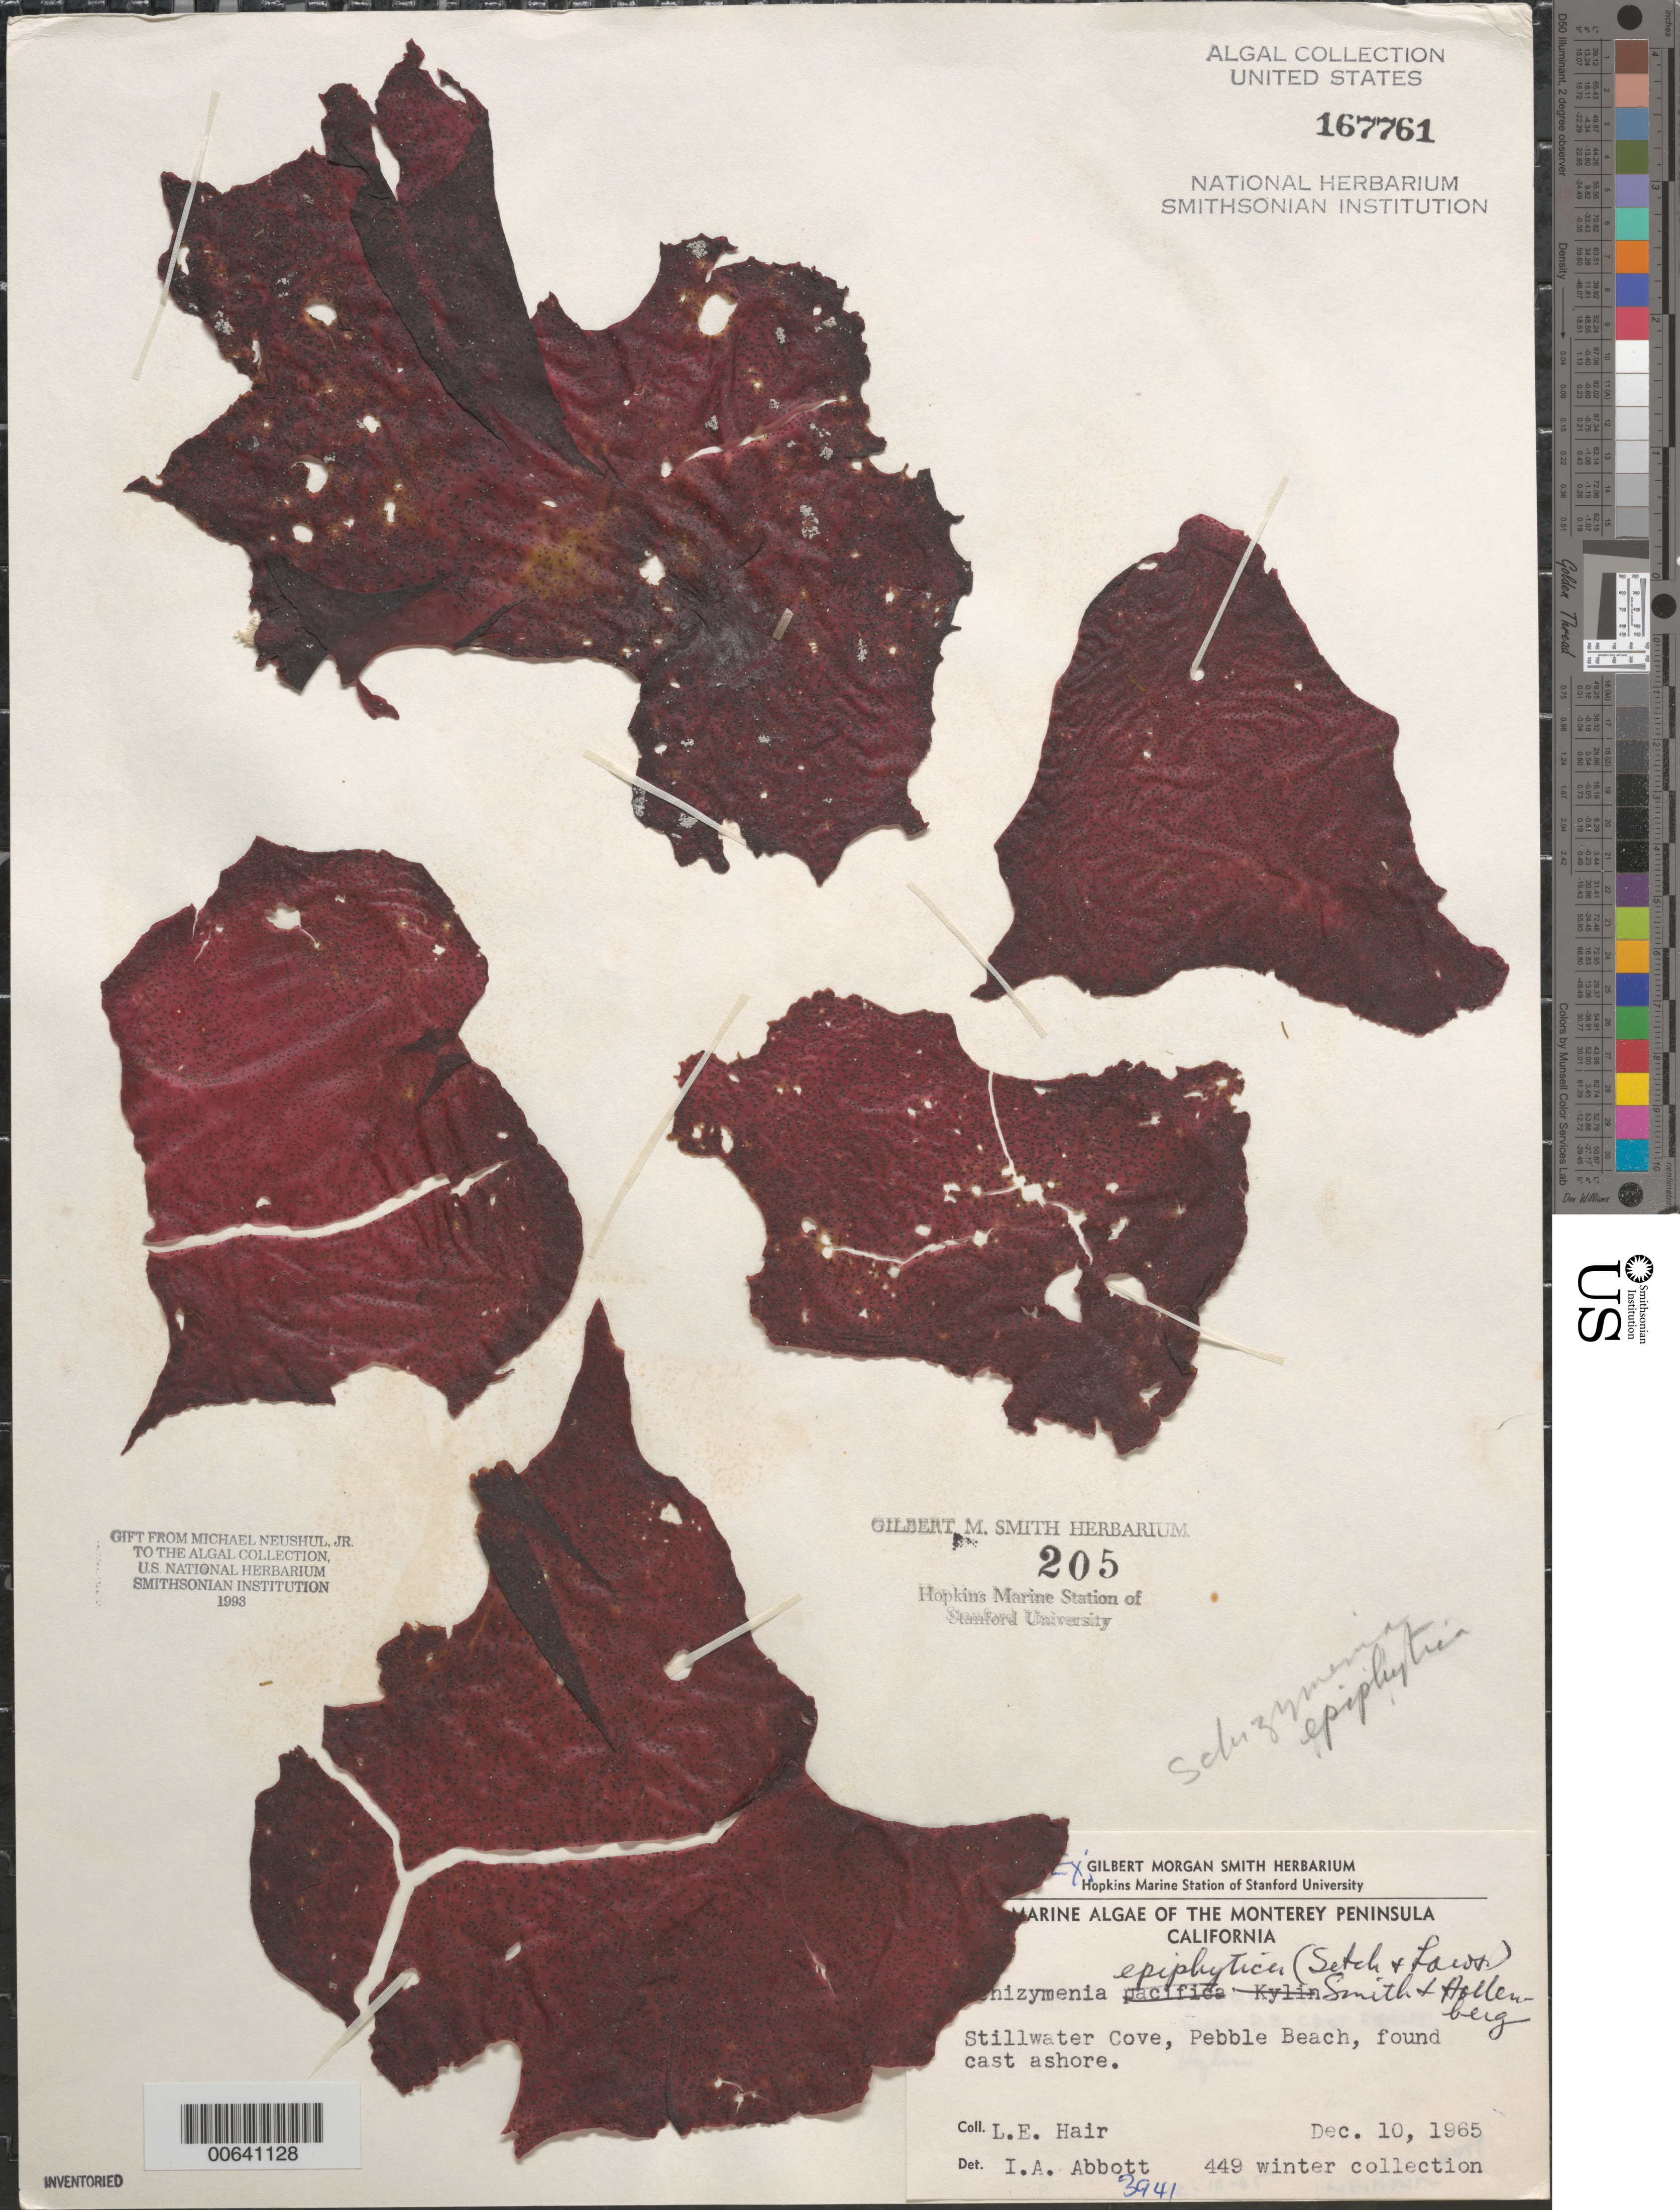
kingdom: Plantae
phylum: Rhodophyta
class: Florideophyceae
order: Gigartinales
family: Furcellariaceae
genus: Peyssonneliopsis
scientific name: Peyssonneliopsis epiphytica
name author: Setch. & G.W. Lawson in Setch.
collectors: L. Hair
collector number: LEH 449 & IAA 3941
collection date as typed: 10 Dec 1965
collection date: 1965-12-10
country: United States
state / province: California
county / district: Monterey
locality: Stillwater Cove, Pebble Beach, Monterey Peninsula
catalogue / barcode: US 167761